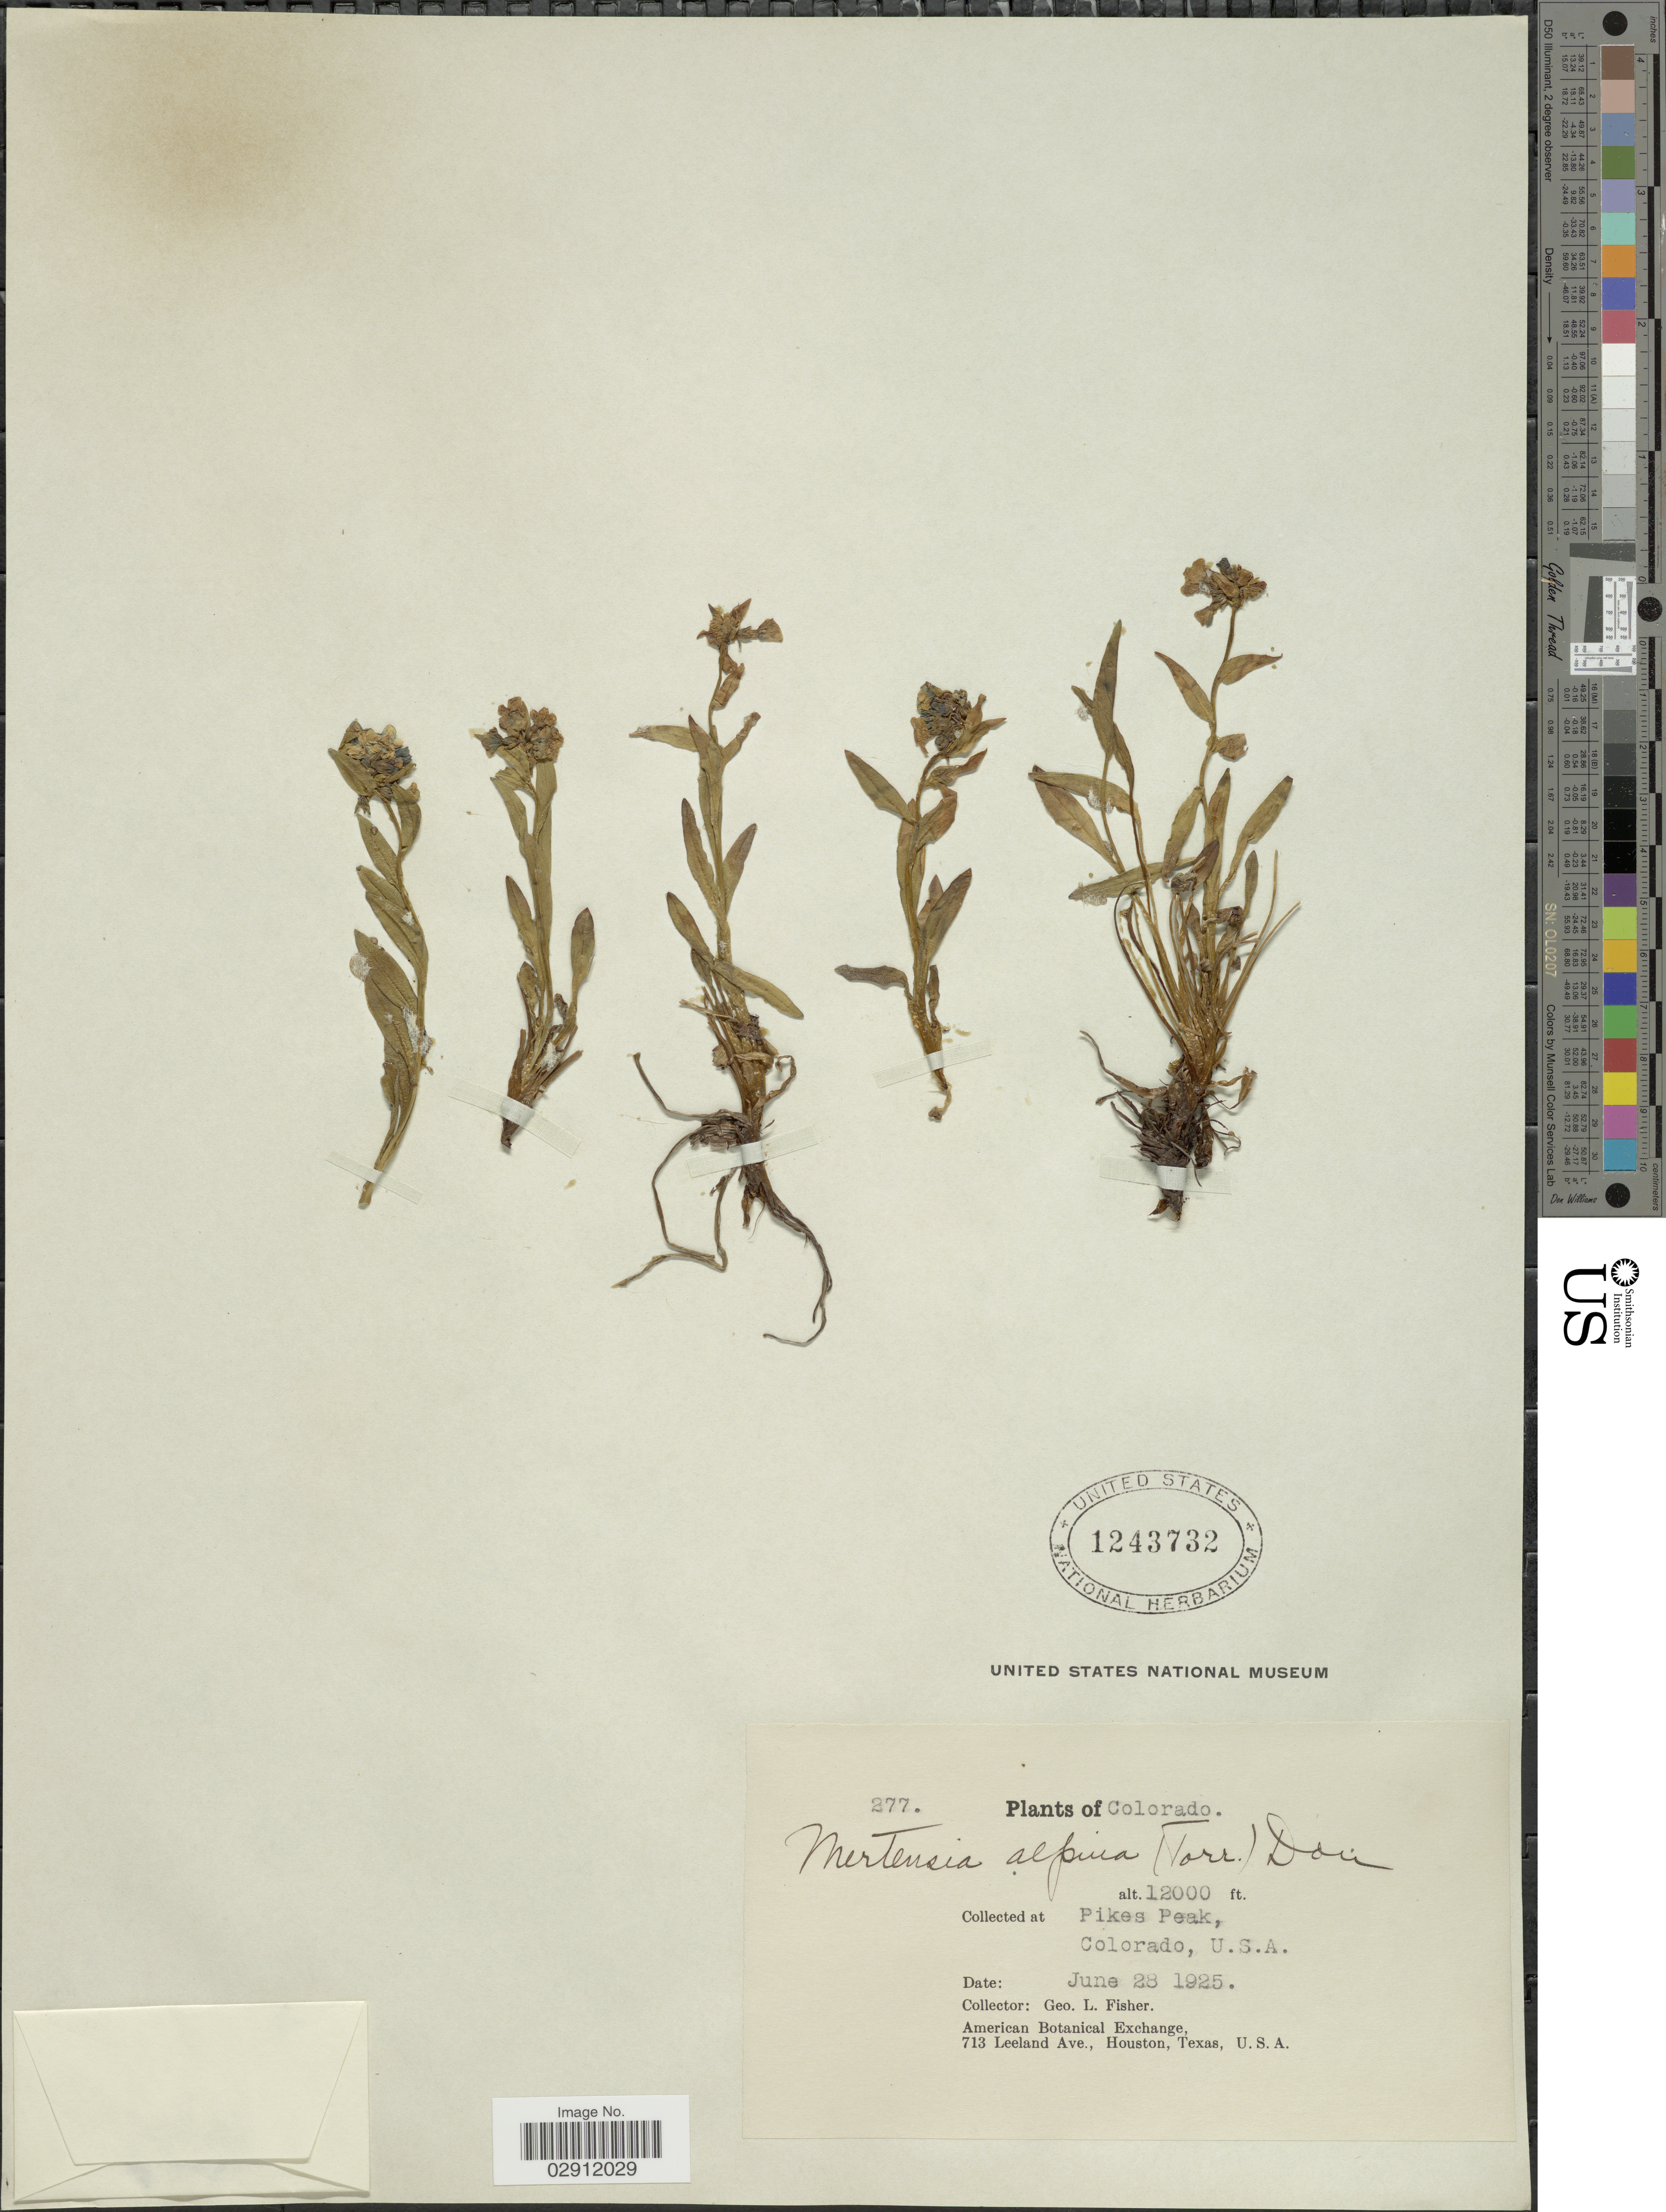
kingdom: Plantae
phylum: Tracheophyta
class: Magnoliopsida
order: Boraginales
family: Boraginaceae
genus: Mertensia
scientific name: Mertensia alpina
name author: (Torr.) G. Don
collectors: G. L. Fisher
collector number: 277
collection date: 1925-06-28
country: United States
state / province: Colorado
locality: Pikes Peak.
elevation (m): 3658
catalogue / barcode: US 1243732